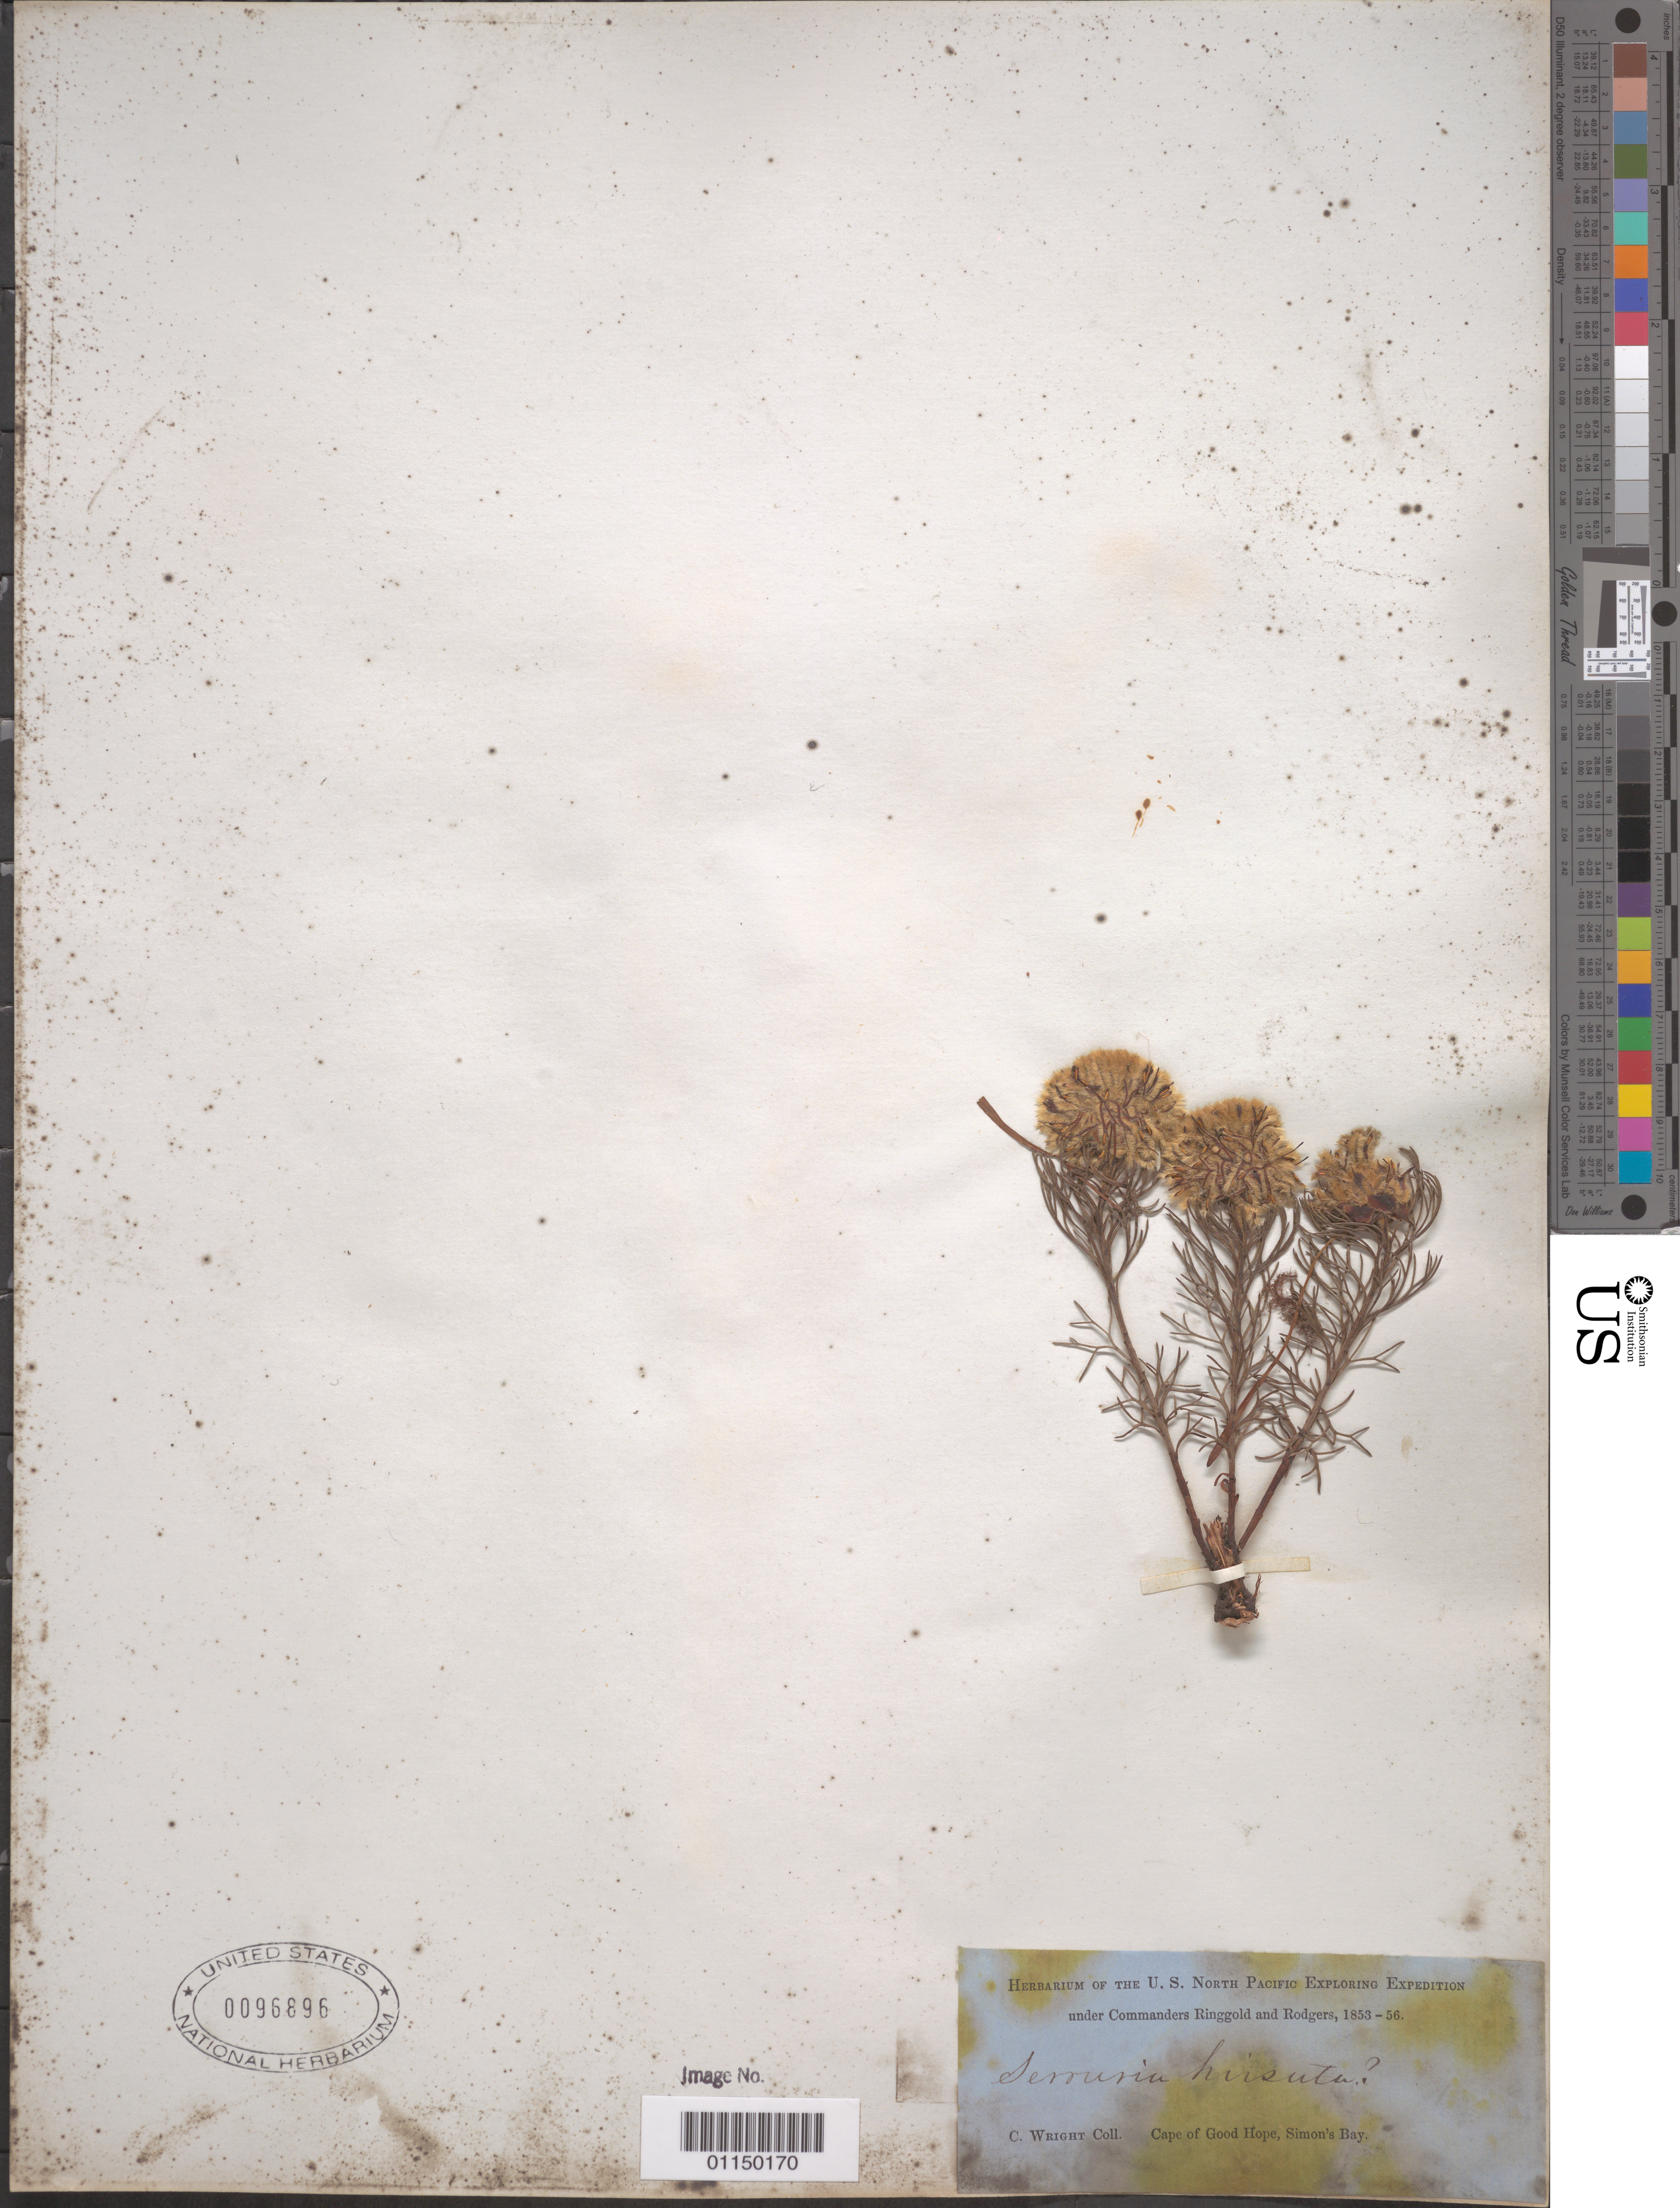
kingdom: Plantae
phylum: Tracheophyta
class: Magnoliopsida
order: Proteales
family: Proteaceae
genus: Serruria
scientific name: Serruria glomerata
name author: R. Br.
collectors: C. Wright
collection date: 1853/1856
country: South Africa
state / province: Western Cape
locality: Cape of Good Hope, Simon's Bay.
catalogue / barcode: US 96896